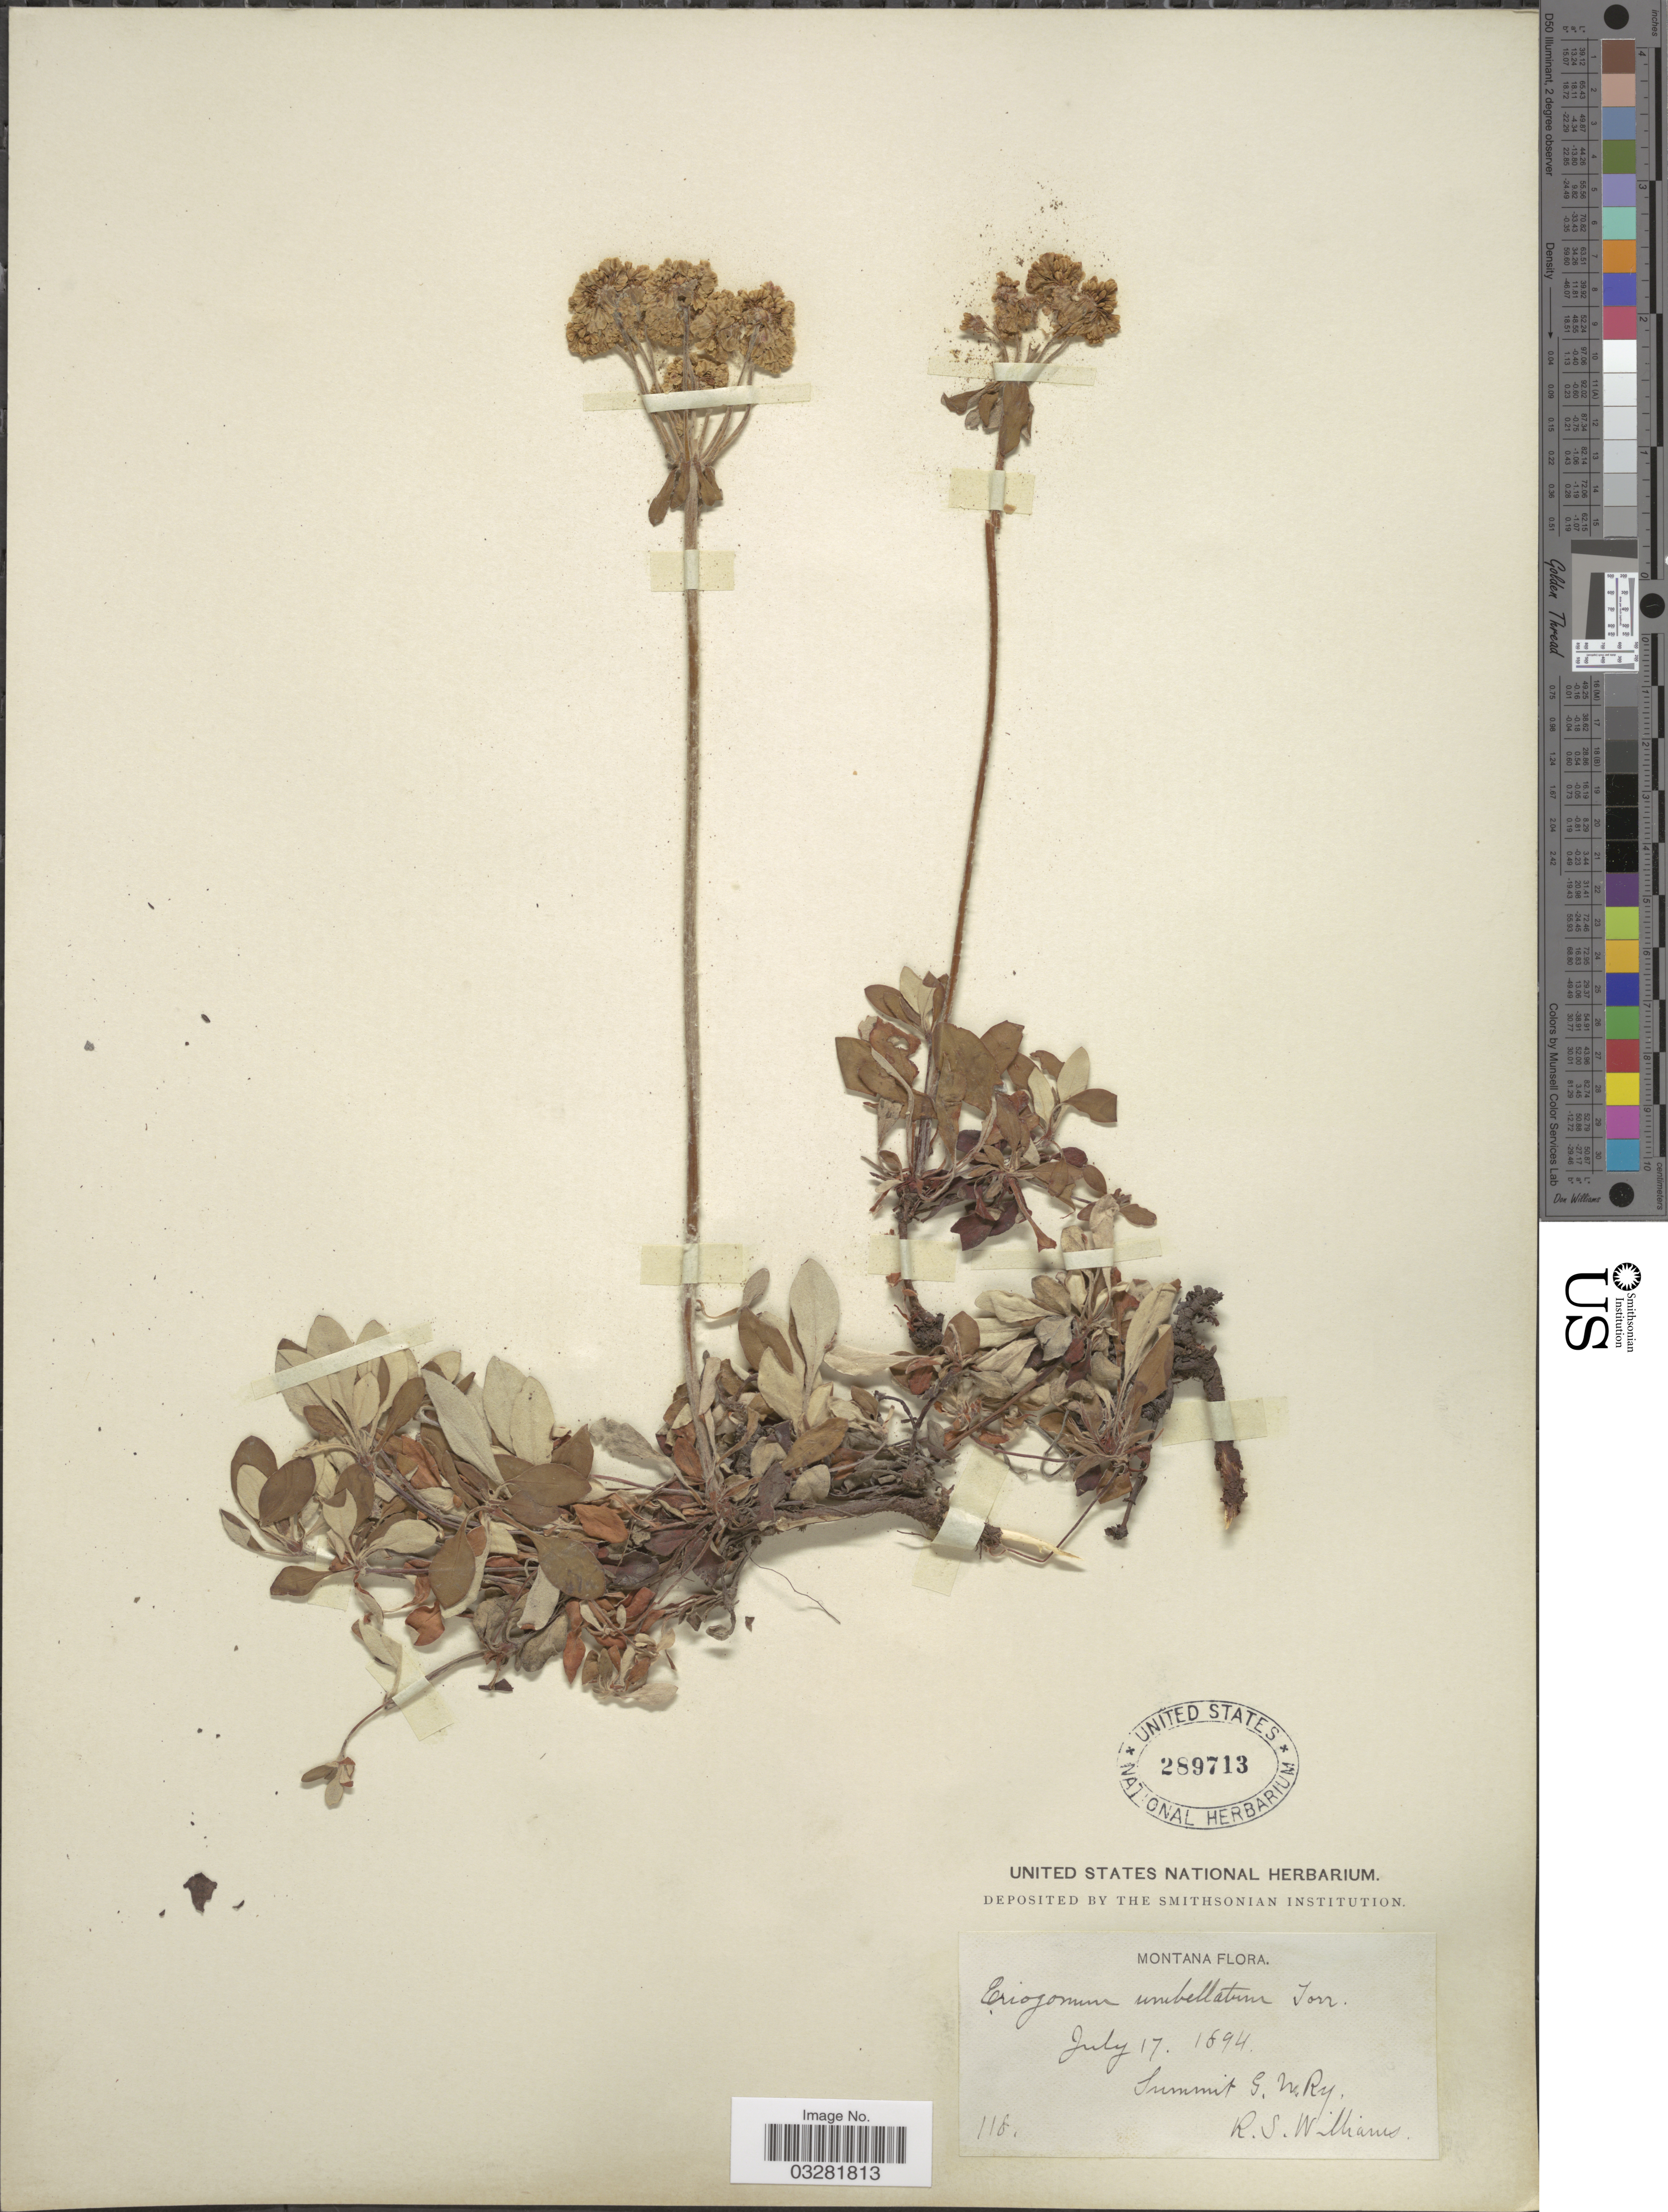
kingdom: Plantae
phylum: Tracheophyta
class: Magnoliopsida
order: Caryophyllales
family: Polygonaceae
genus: Eriogonum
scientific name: Eriogonum umbellatum var. subalpinum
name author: M.E. Jones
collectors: R. S. Williams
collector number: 118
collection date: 1894-07-17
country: United States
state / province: Montana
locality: Summit G.W. Ry.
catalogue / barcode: US 289713